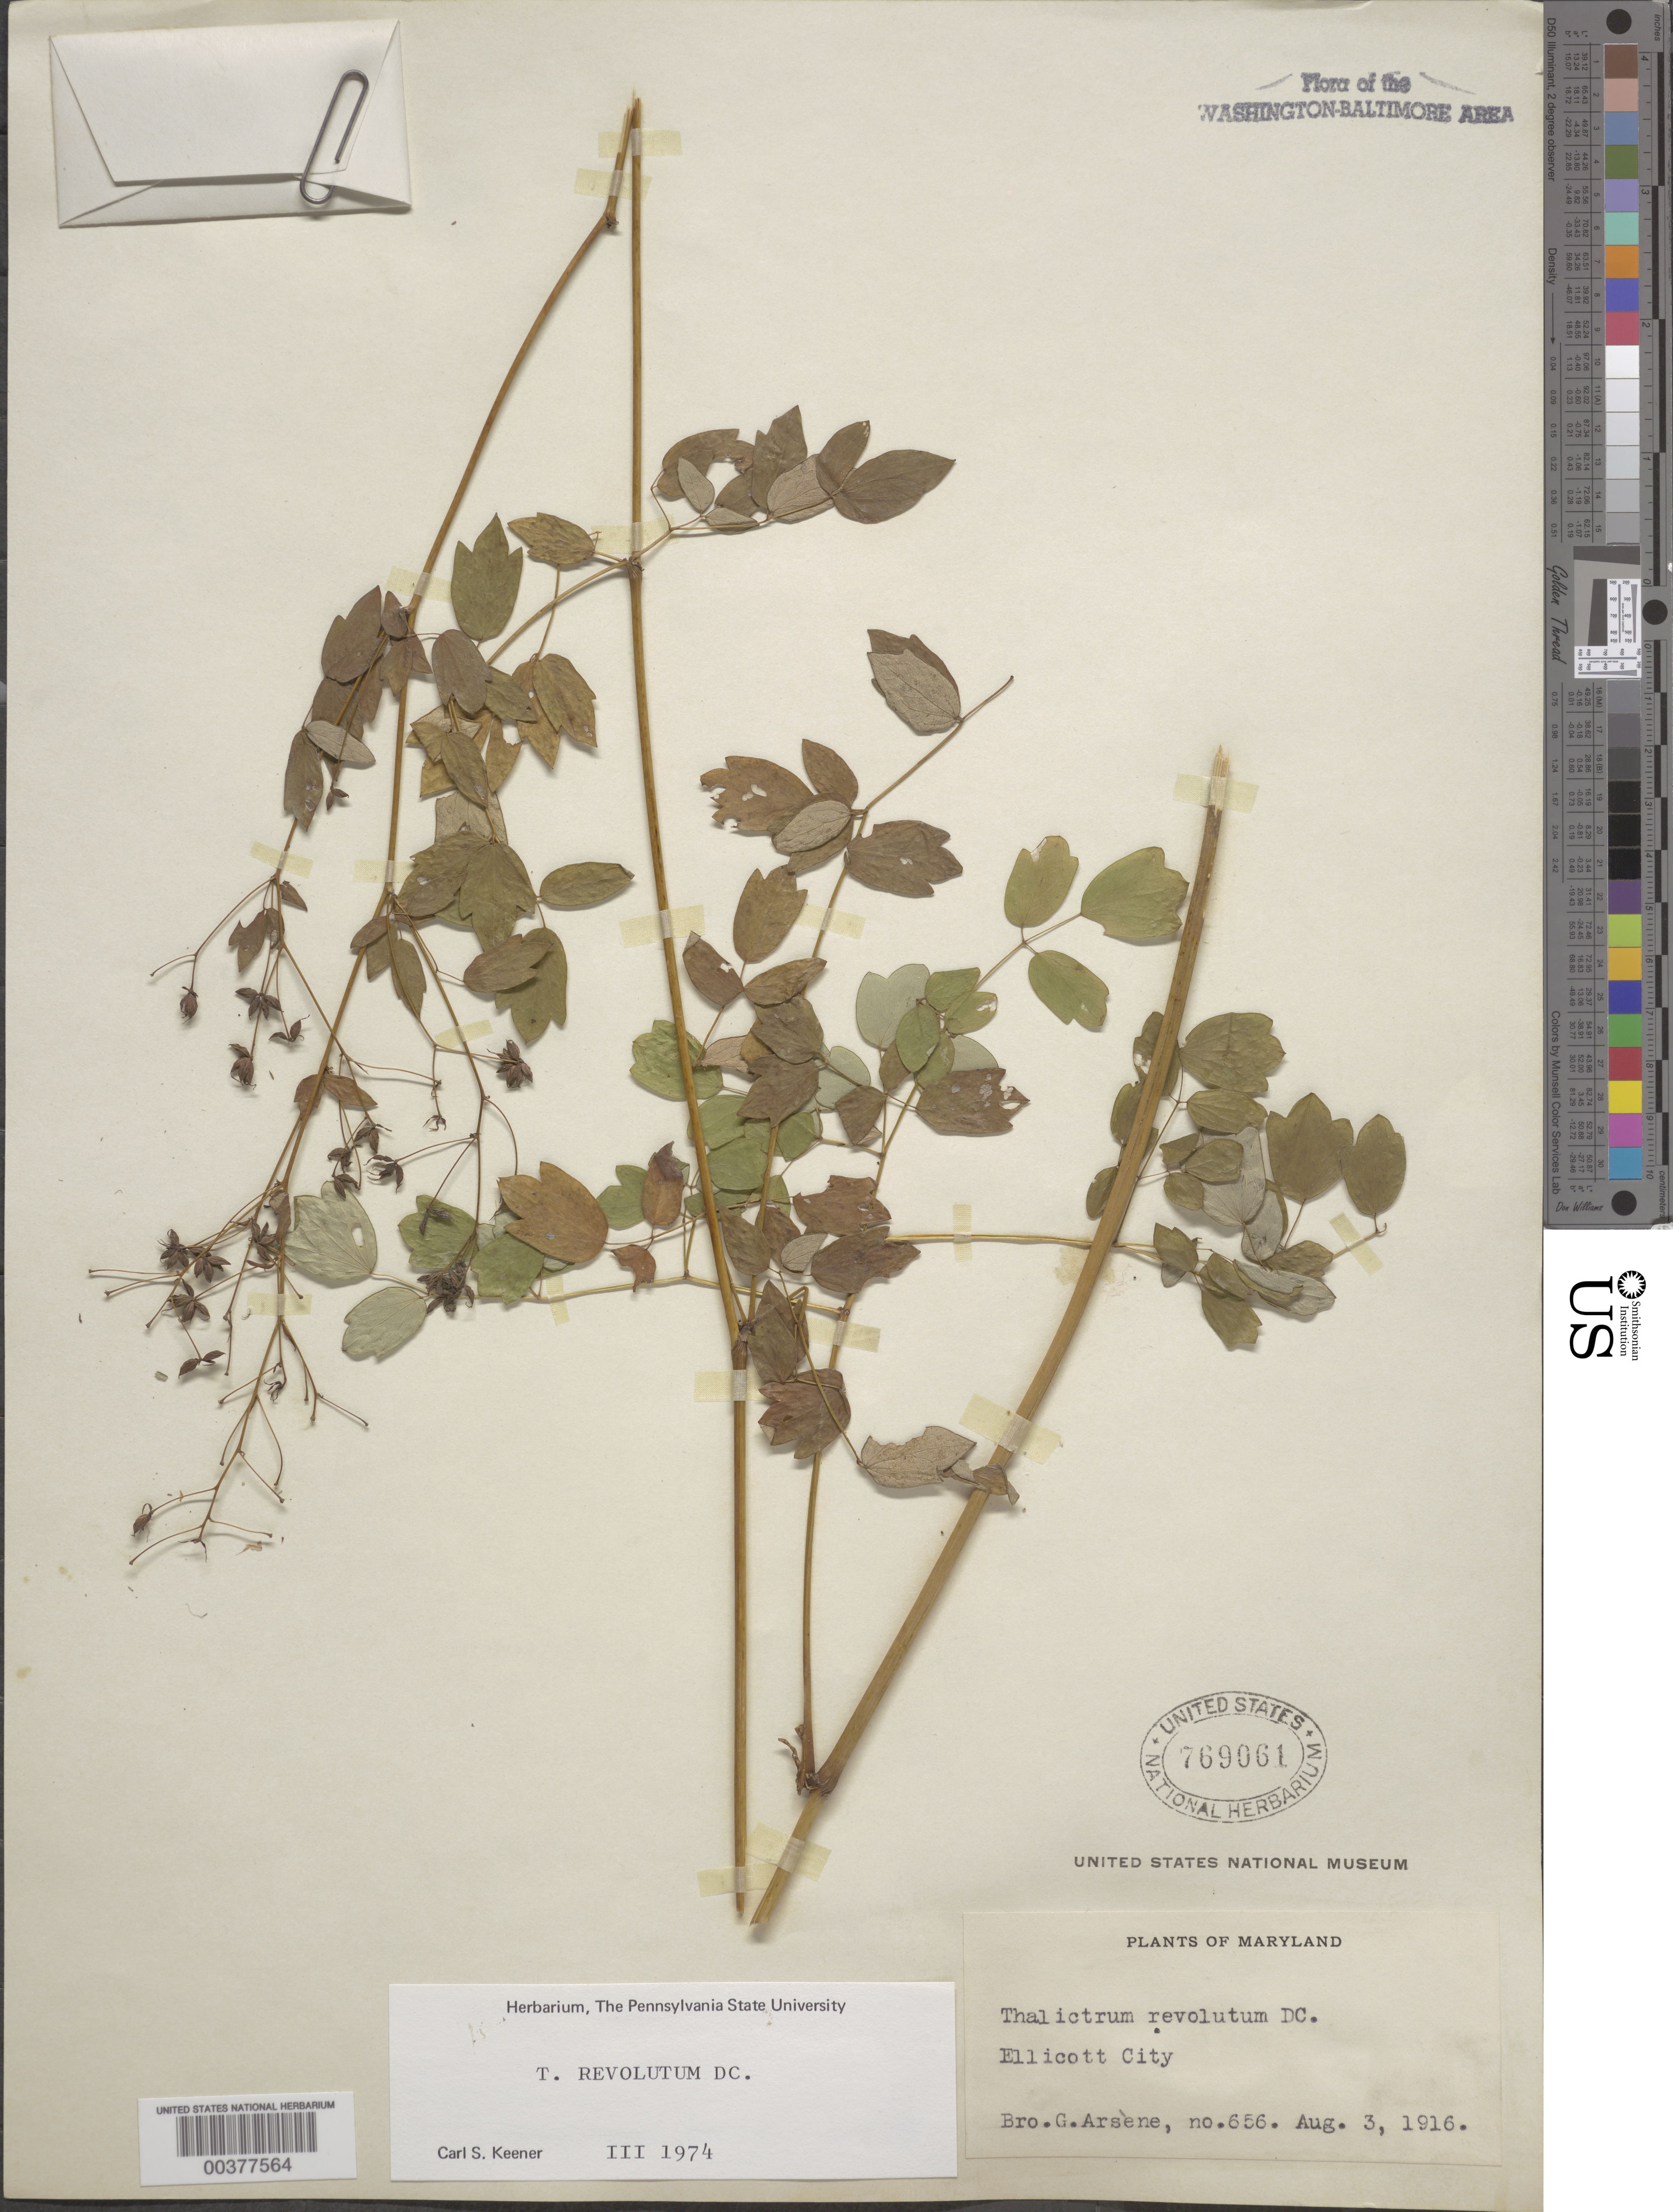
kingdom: Plantae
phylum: Tracheophyta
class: Magnoliopsida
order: Ranunculales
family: Ranunculaceae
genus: Thalictrum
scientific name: Thalictrum amphibolum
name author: Greene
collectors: Bro. G. Arsène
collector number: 656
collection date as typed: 03 Aug 1916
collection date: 1916-08-03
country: United States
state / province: Maryland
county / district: Howard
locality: Ellicott City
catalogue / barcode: US 769061